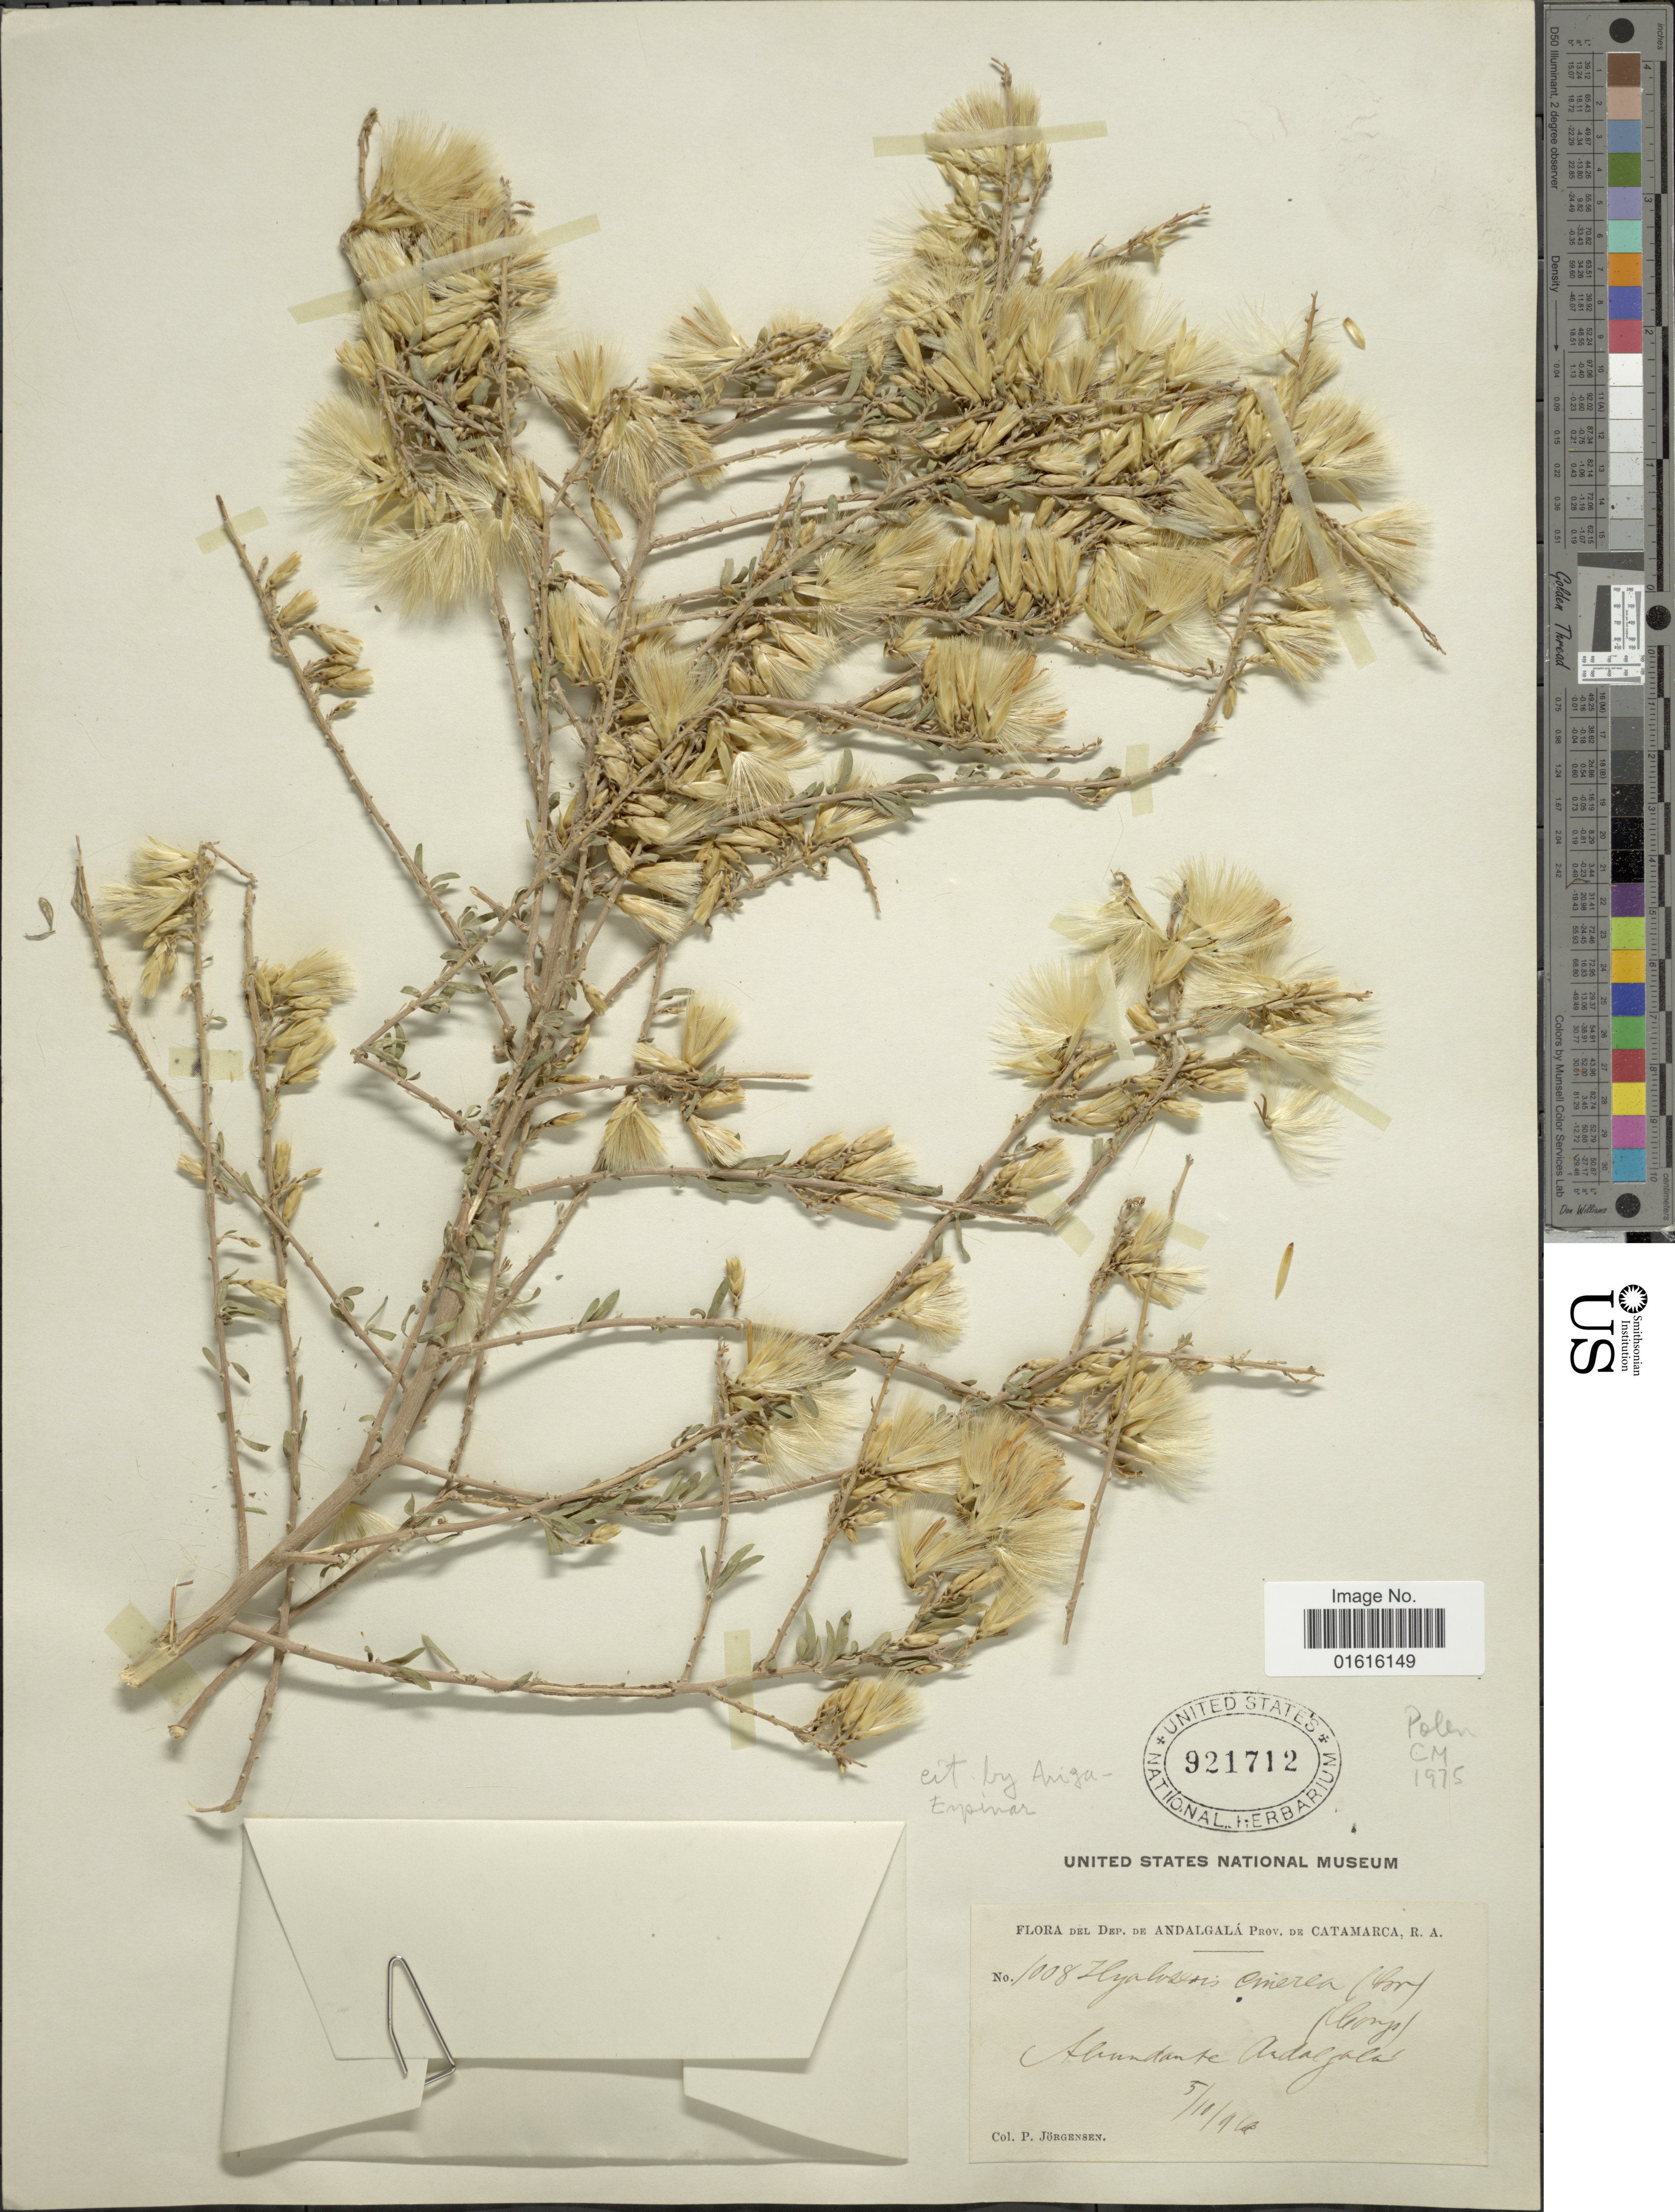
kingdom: Plantae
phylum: Tracheophyta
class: Magnoliopsida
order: Asterales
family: Asteraceae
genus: Hyaloseris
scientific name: Hyaloseris cinerea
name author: (Griseb.) Griseb.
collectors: P. Jörgensen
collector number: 1008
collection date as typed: Transcribed d/m/y: 5/10/91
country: Argentina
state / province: Catamarca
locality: Dep de Andalgala, Abundate Andalgala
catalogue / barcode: US 621712